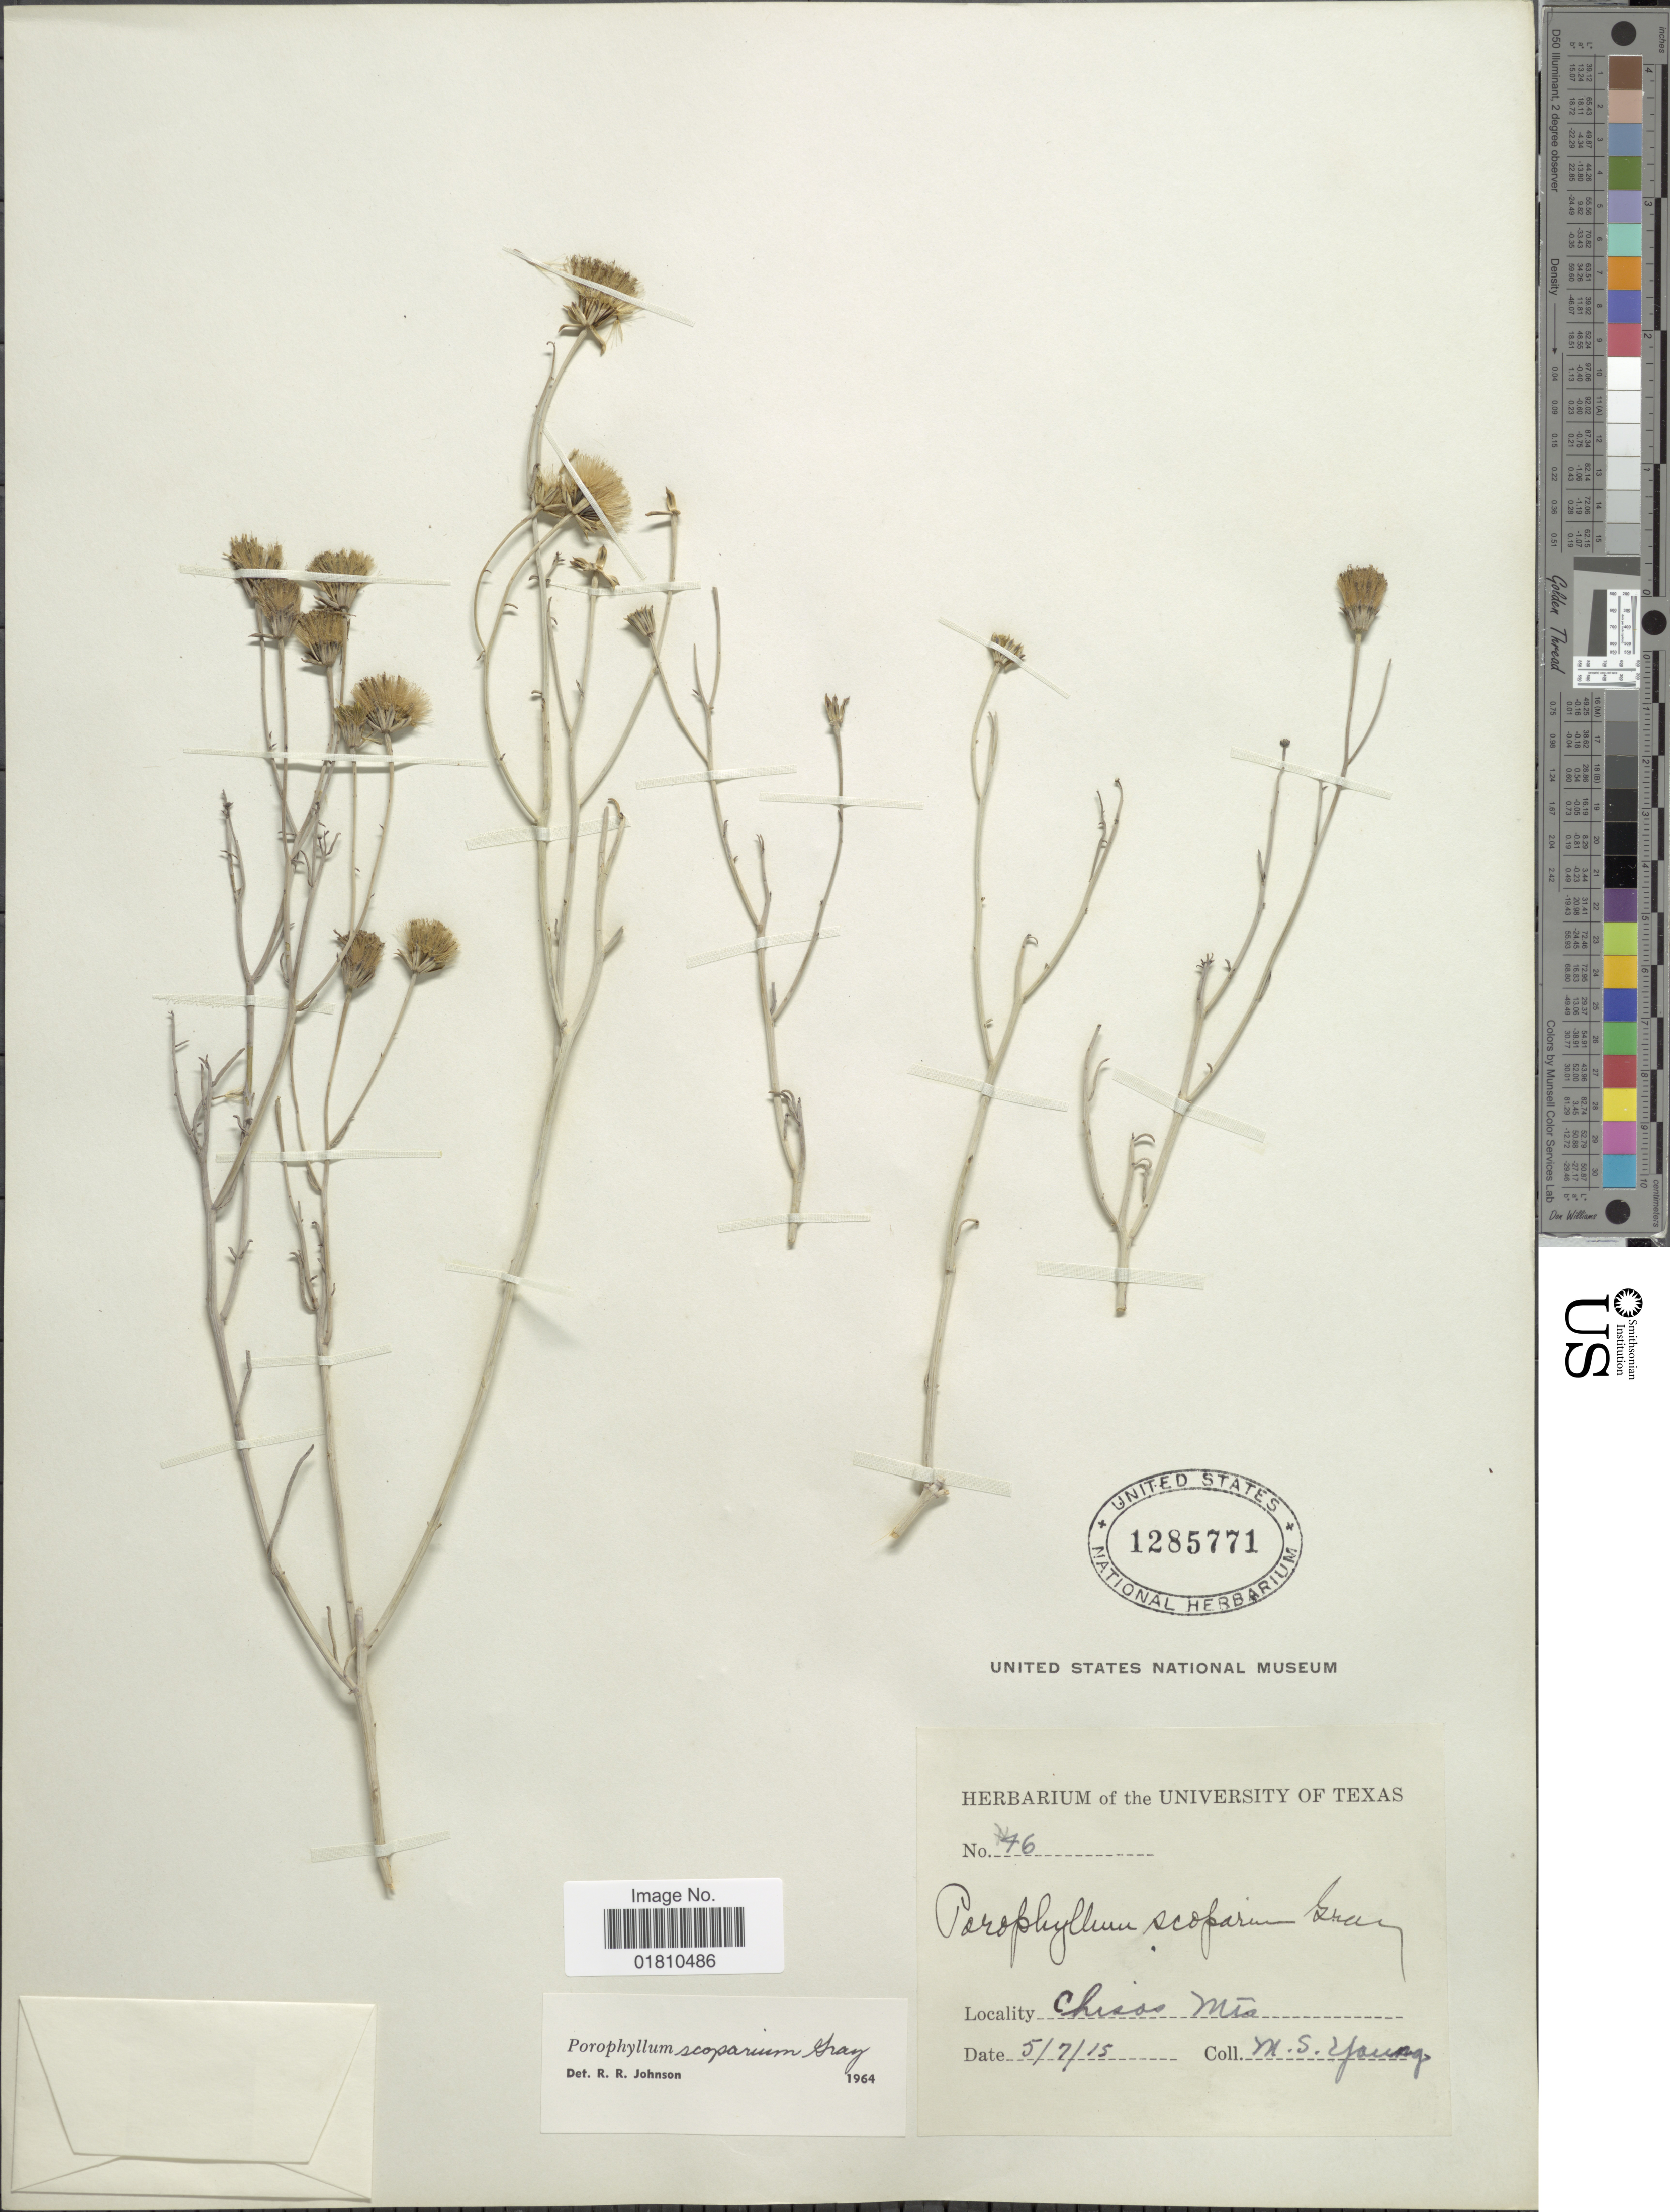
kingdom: Plantae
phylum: Tracheophyta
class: Magnoliopsida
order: Asterales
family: Asteraceae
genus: Porophyllum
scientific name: Porophyllum scoparium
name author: A. Gray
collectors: M. Young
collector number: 46*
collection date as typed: Transcribed d/m/y: 7/5/15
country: United States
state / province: Texas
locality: Chisos Mts.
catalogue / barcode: US 1285771